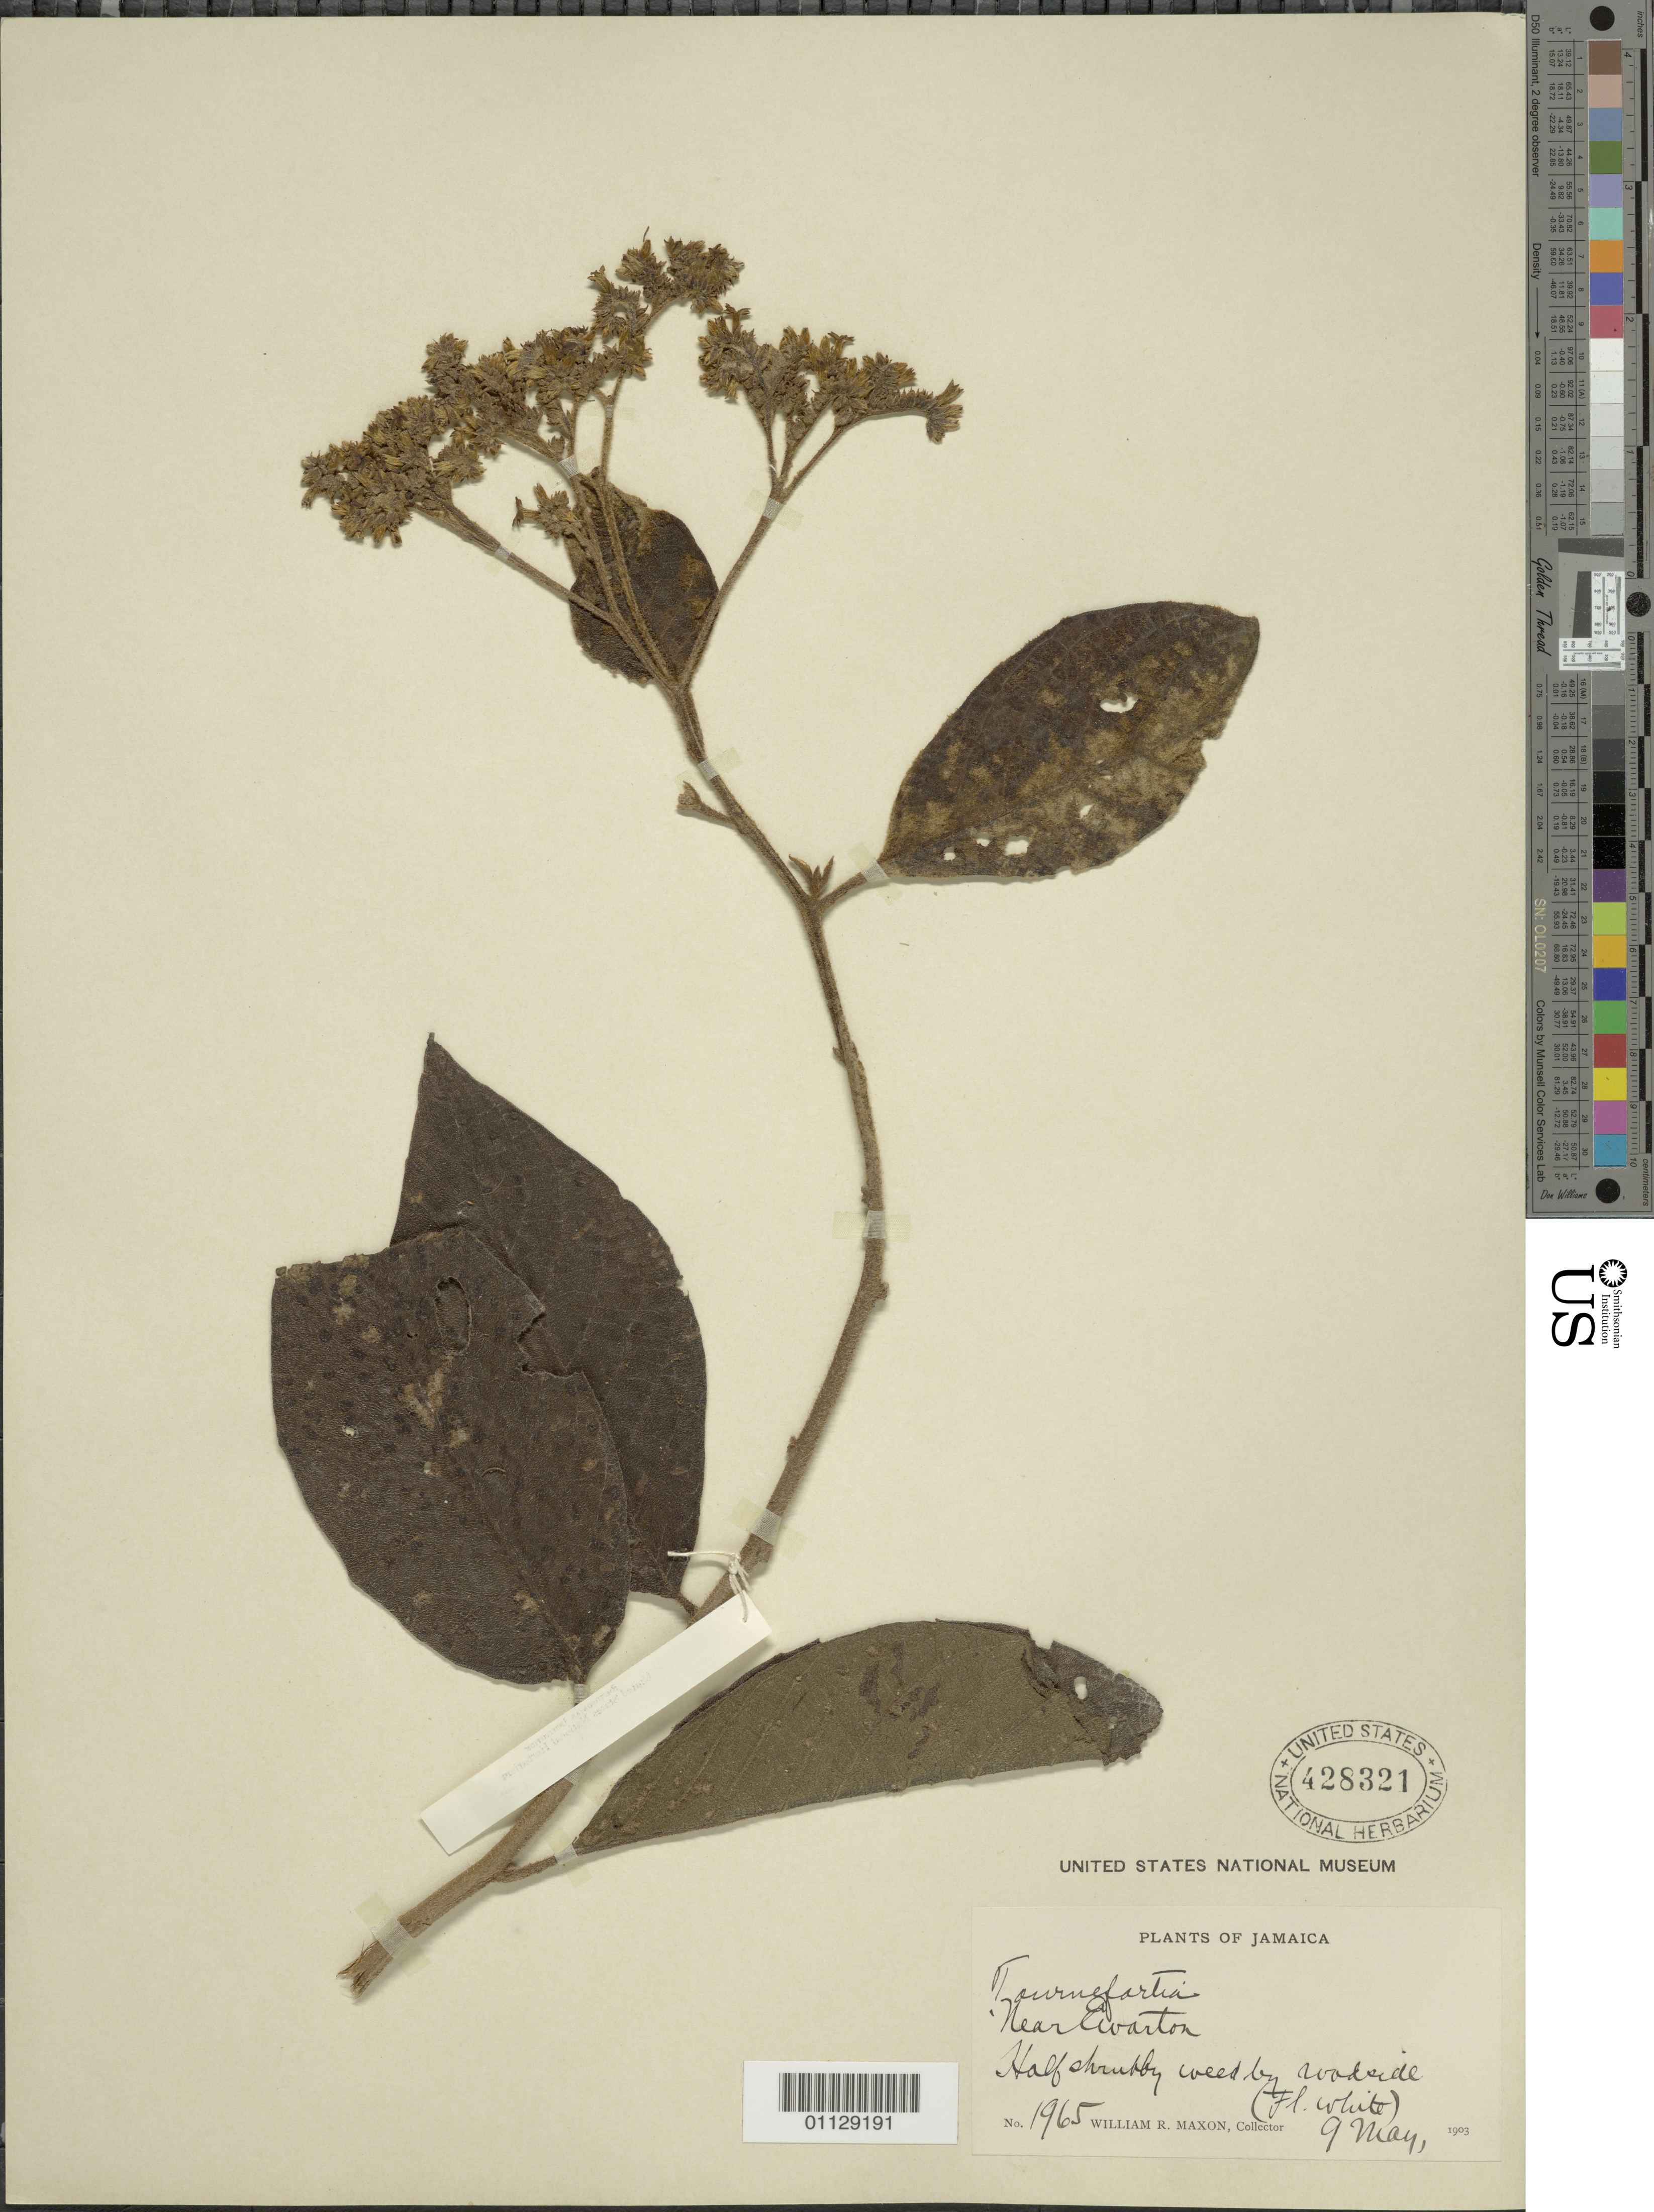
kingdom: Plantae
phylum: Tracheophyta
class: Magnoliopsida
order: Boraginales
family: Heliotropiaceae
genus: Tournefortia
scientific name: Tournefortia hirsutissima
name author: L.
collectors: W. R. Maxon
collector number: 1965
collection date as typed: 09 May 1903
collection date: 1903-05-09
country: Jamaica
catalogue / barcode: US 428321